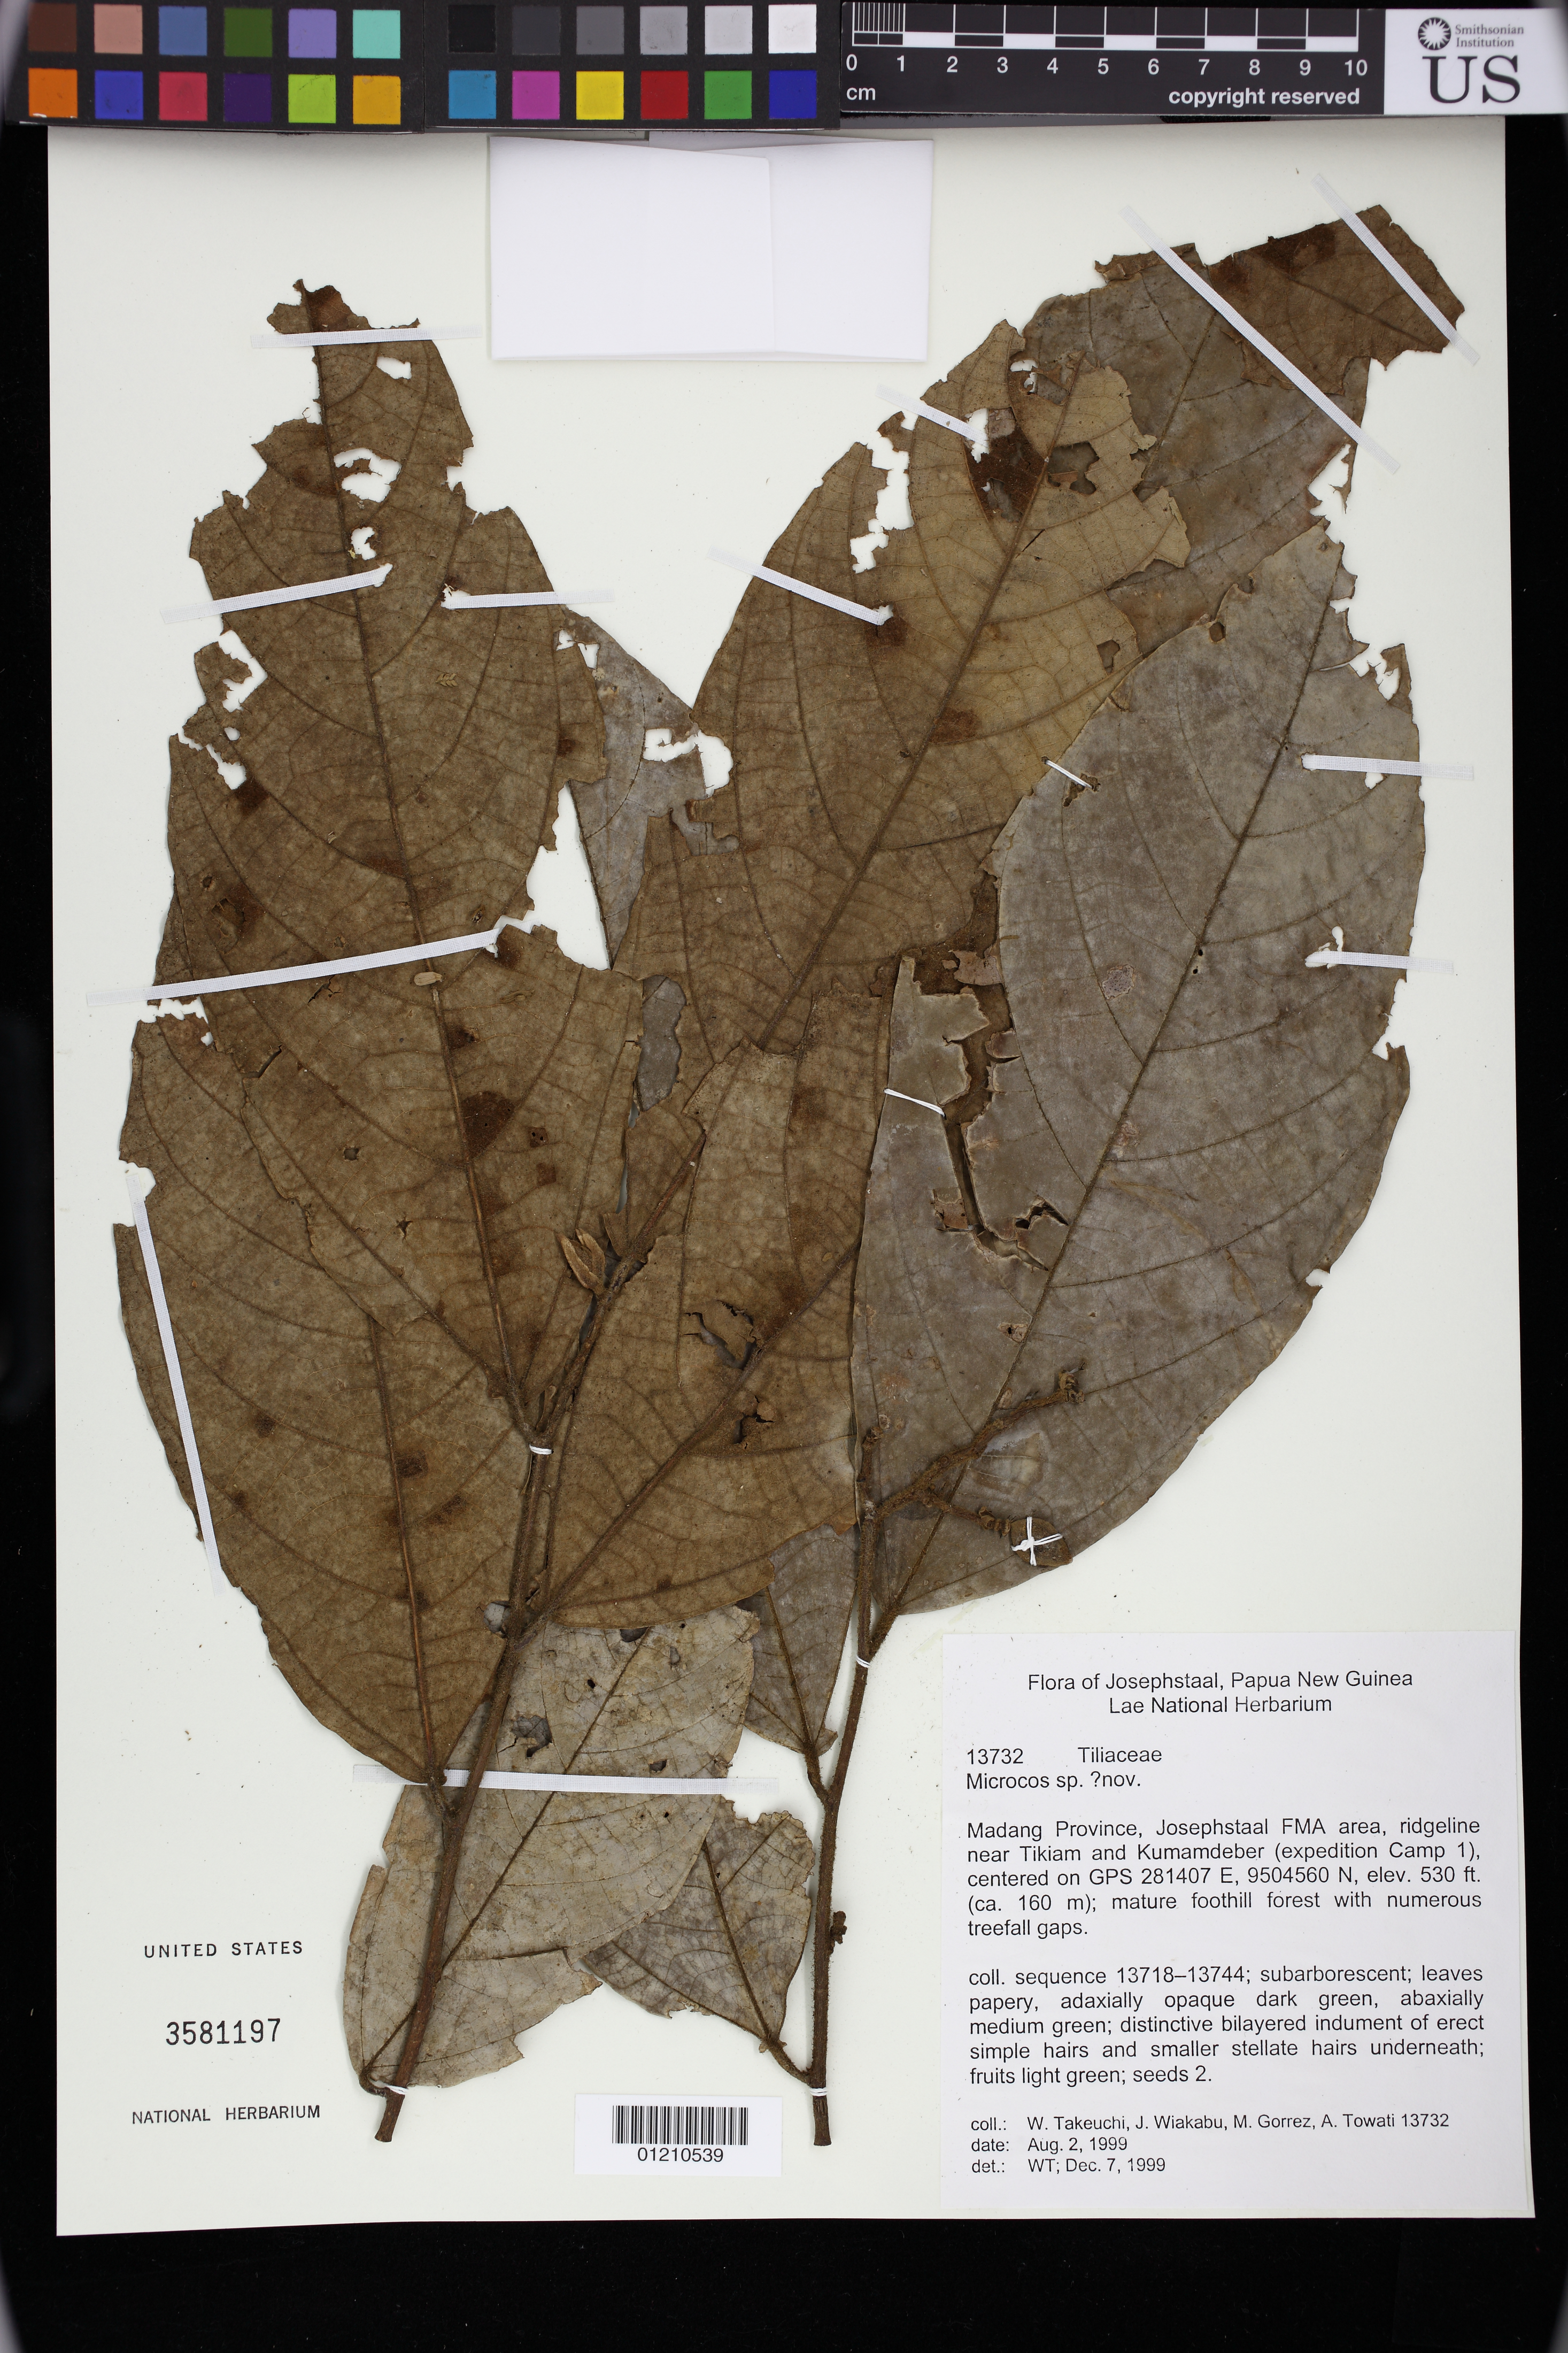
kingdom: Plantae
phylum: Tracheophyta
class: Magnoliopsida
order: Malvales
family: Malvaceae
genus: Microcos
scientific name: Microcos sp.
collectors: W. Takeuchi, J. Wiakabu, M. Gorrez & A. Towati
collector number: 13732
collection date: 1999-08-02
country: Papua New Guinea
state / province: Madang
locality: Josephstaal FMA area, near Tikiam and Kumamdeber (expedition Camp 1) centers on GPS 281407 E, 9504560 N.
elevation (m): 160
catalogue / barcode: US 3581197